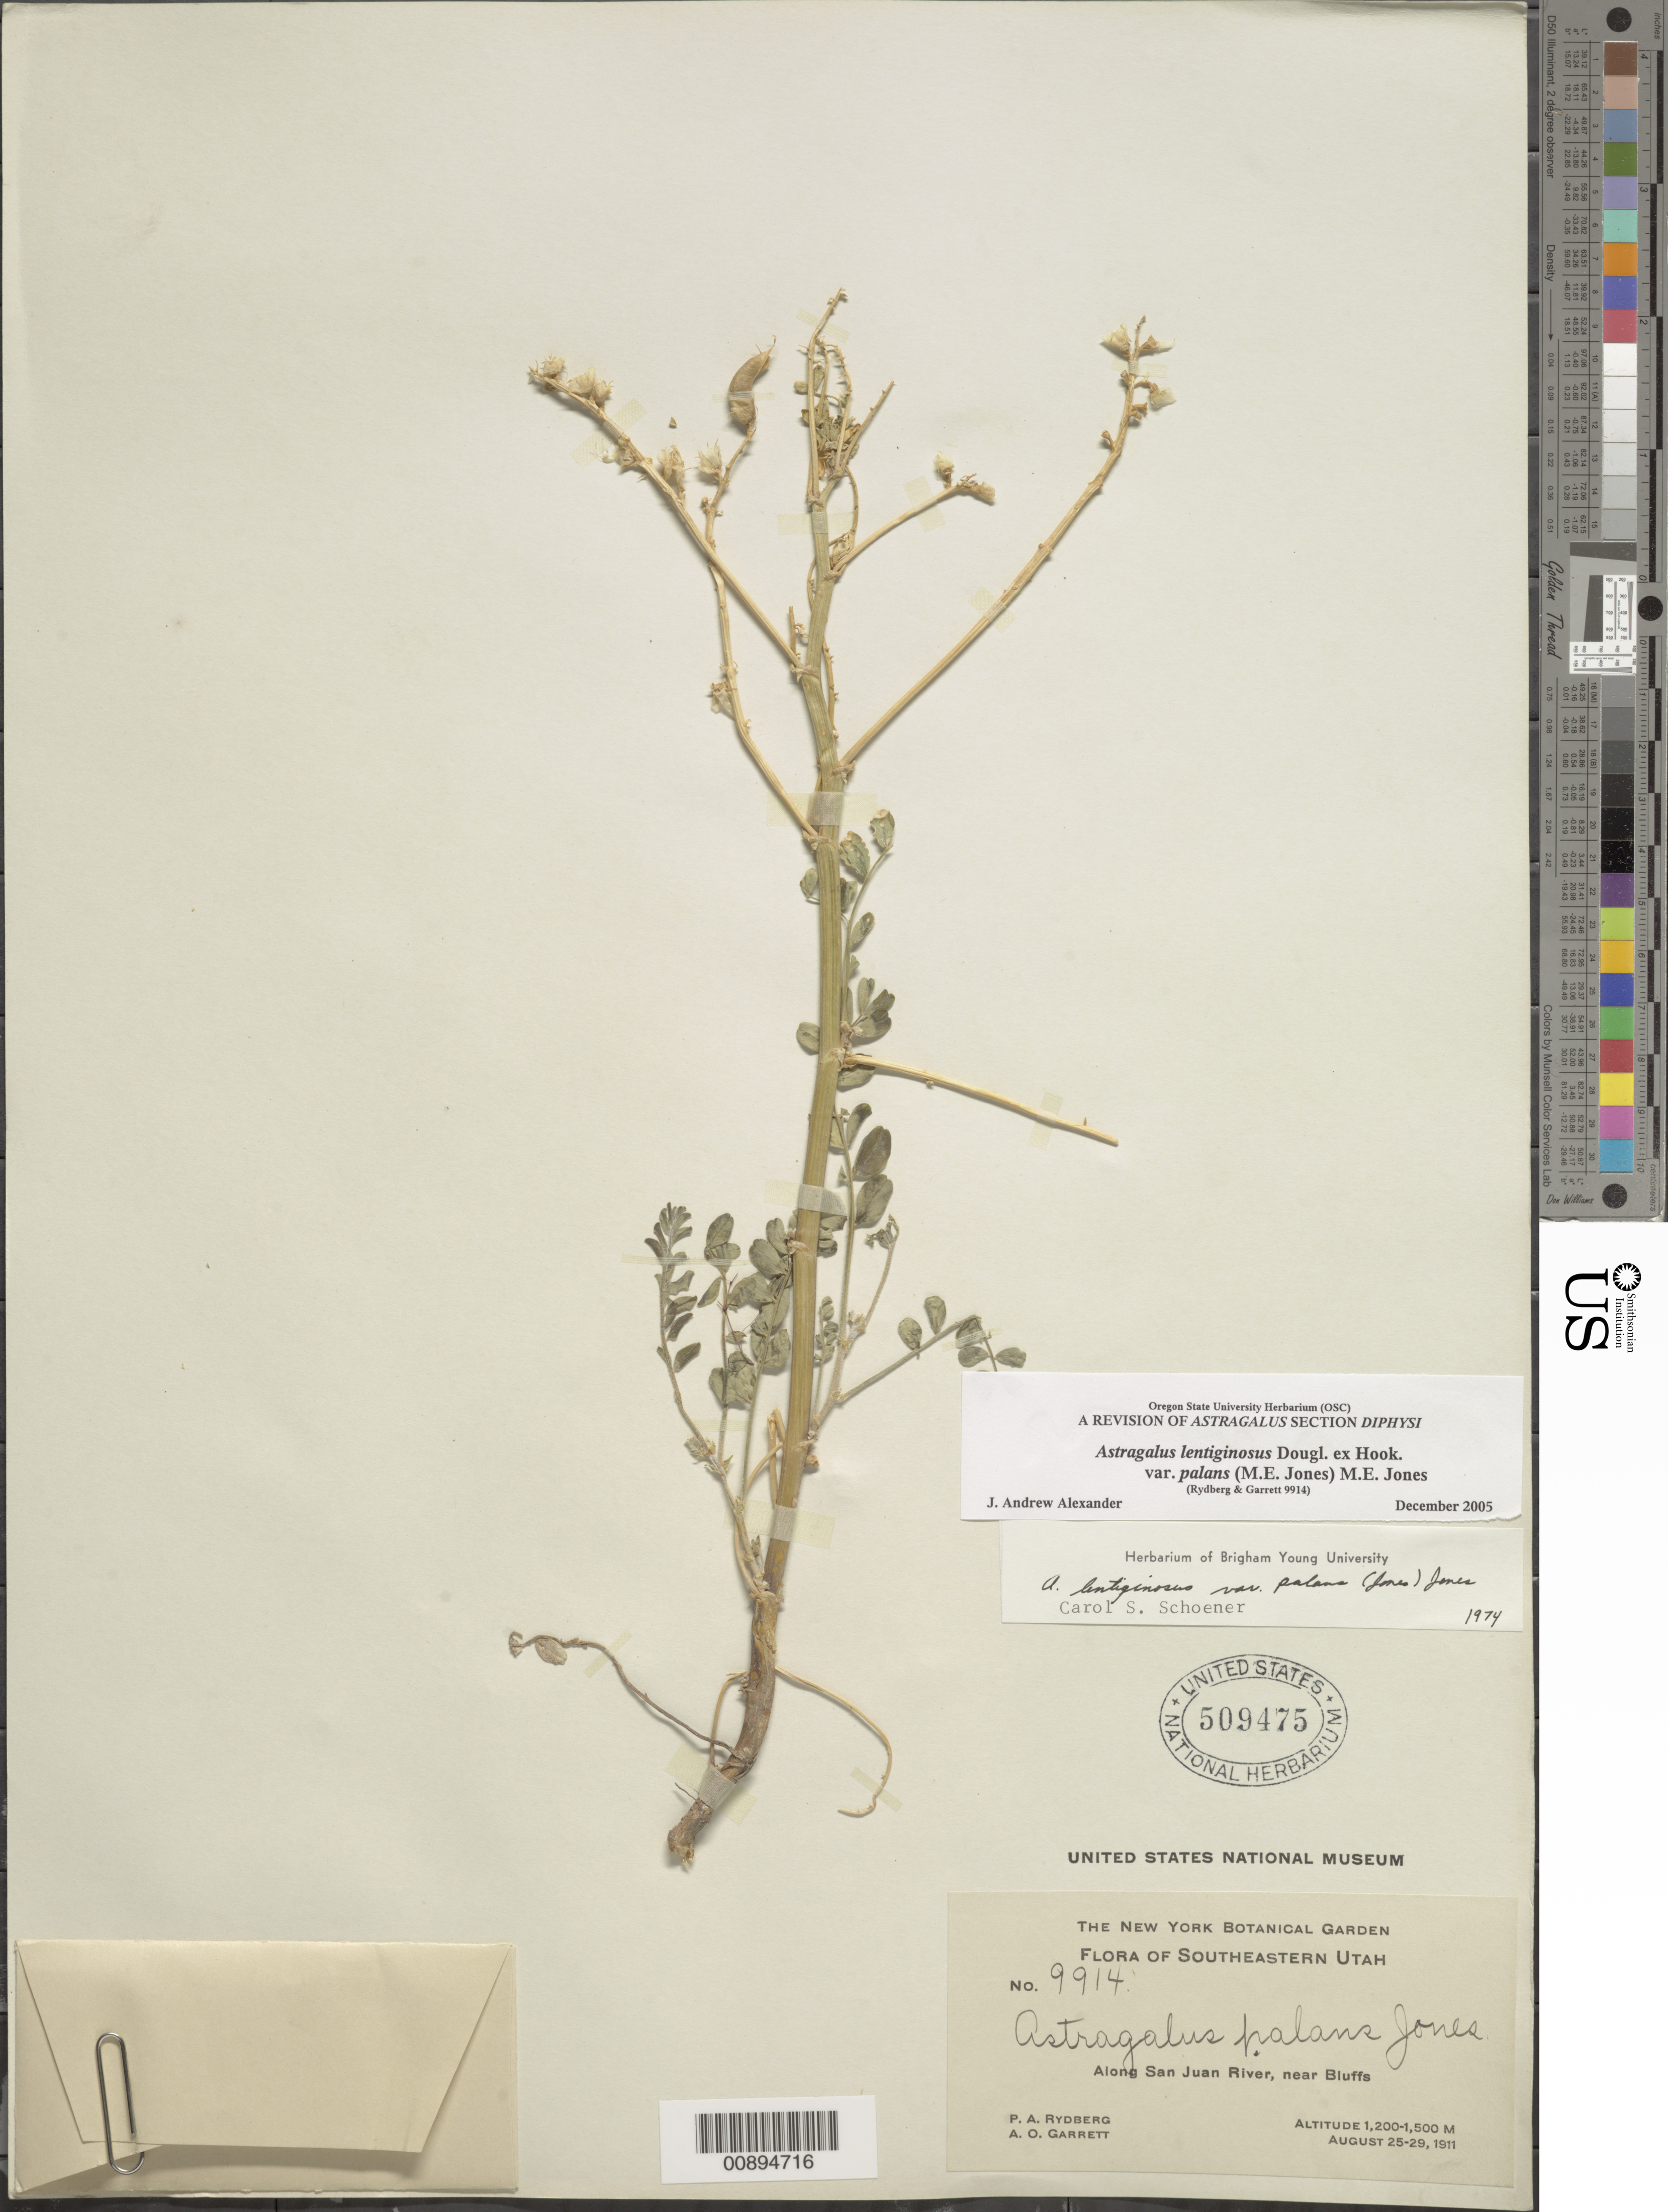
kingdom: Plantae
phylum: Tracheophyta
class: Magnoliopsida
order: Fabales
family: Fabaceae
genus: Astragalus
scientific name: Astragalus lentiginosus var. palans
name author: (M.E. Jones) M.E. Jones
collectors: P. A. Rydberg & A. O. Garrett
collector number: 9914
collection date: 1911-08-25/1911-08-29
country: United States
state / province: Utah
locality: Along San Juan River, near Bluffs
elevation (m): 1200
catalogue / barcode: US 509475